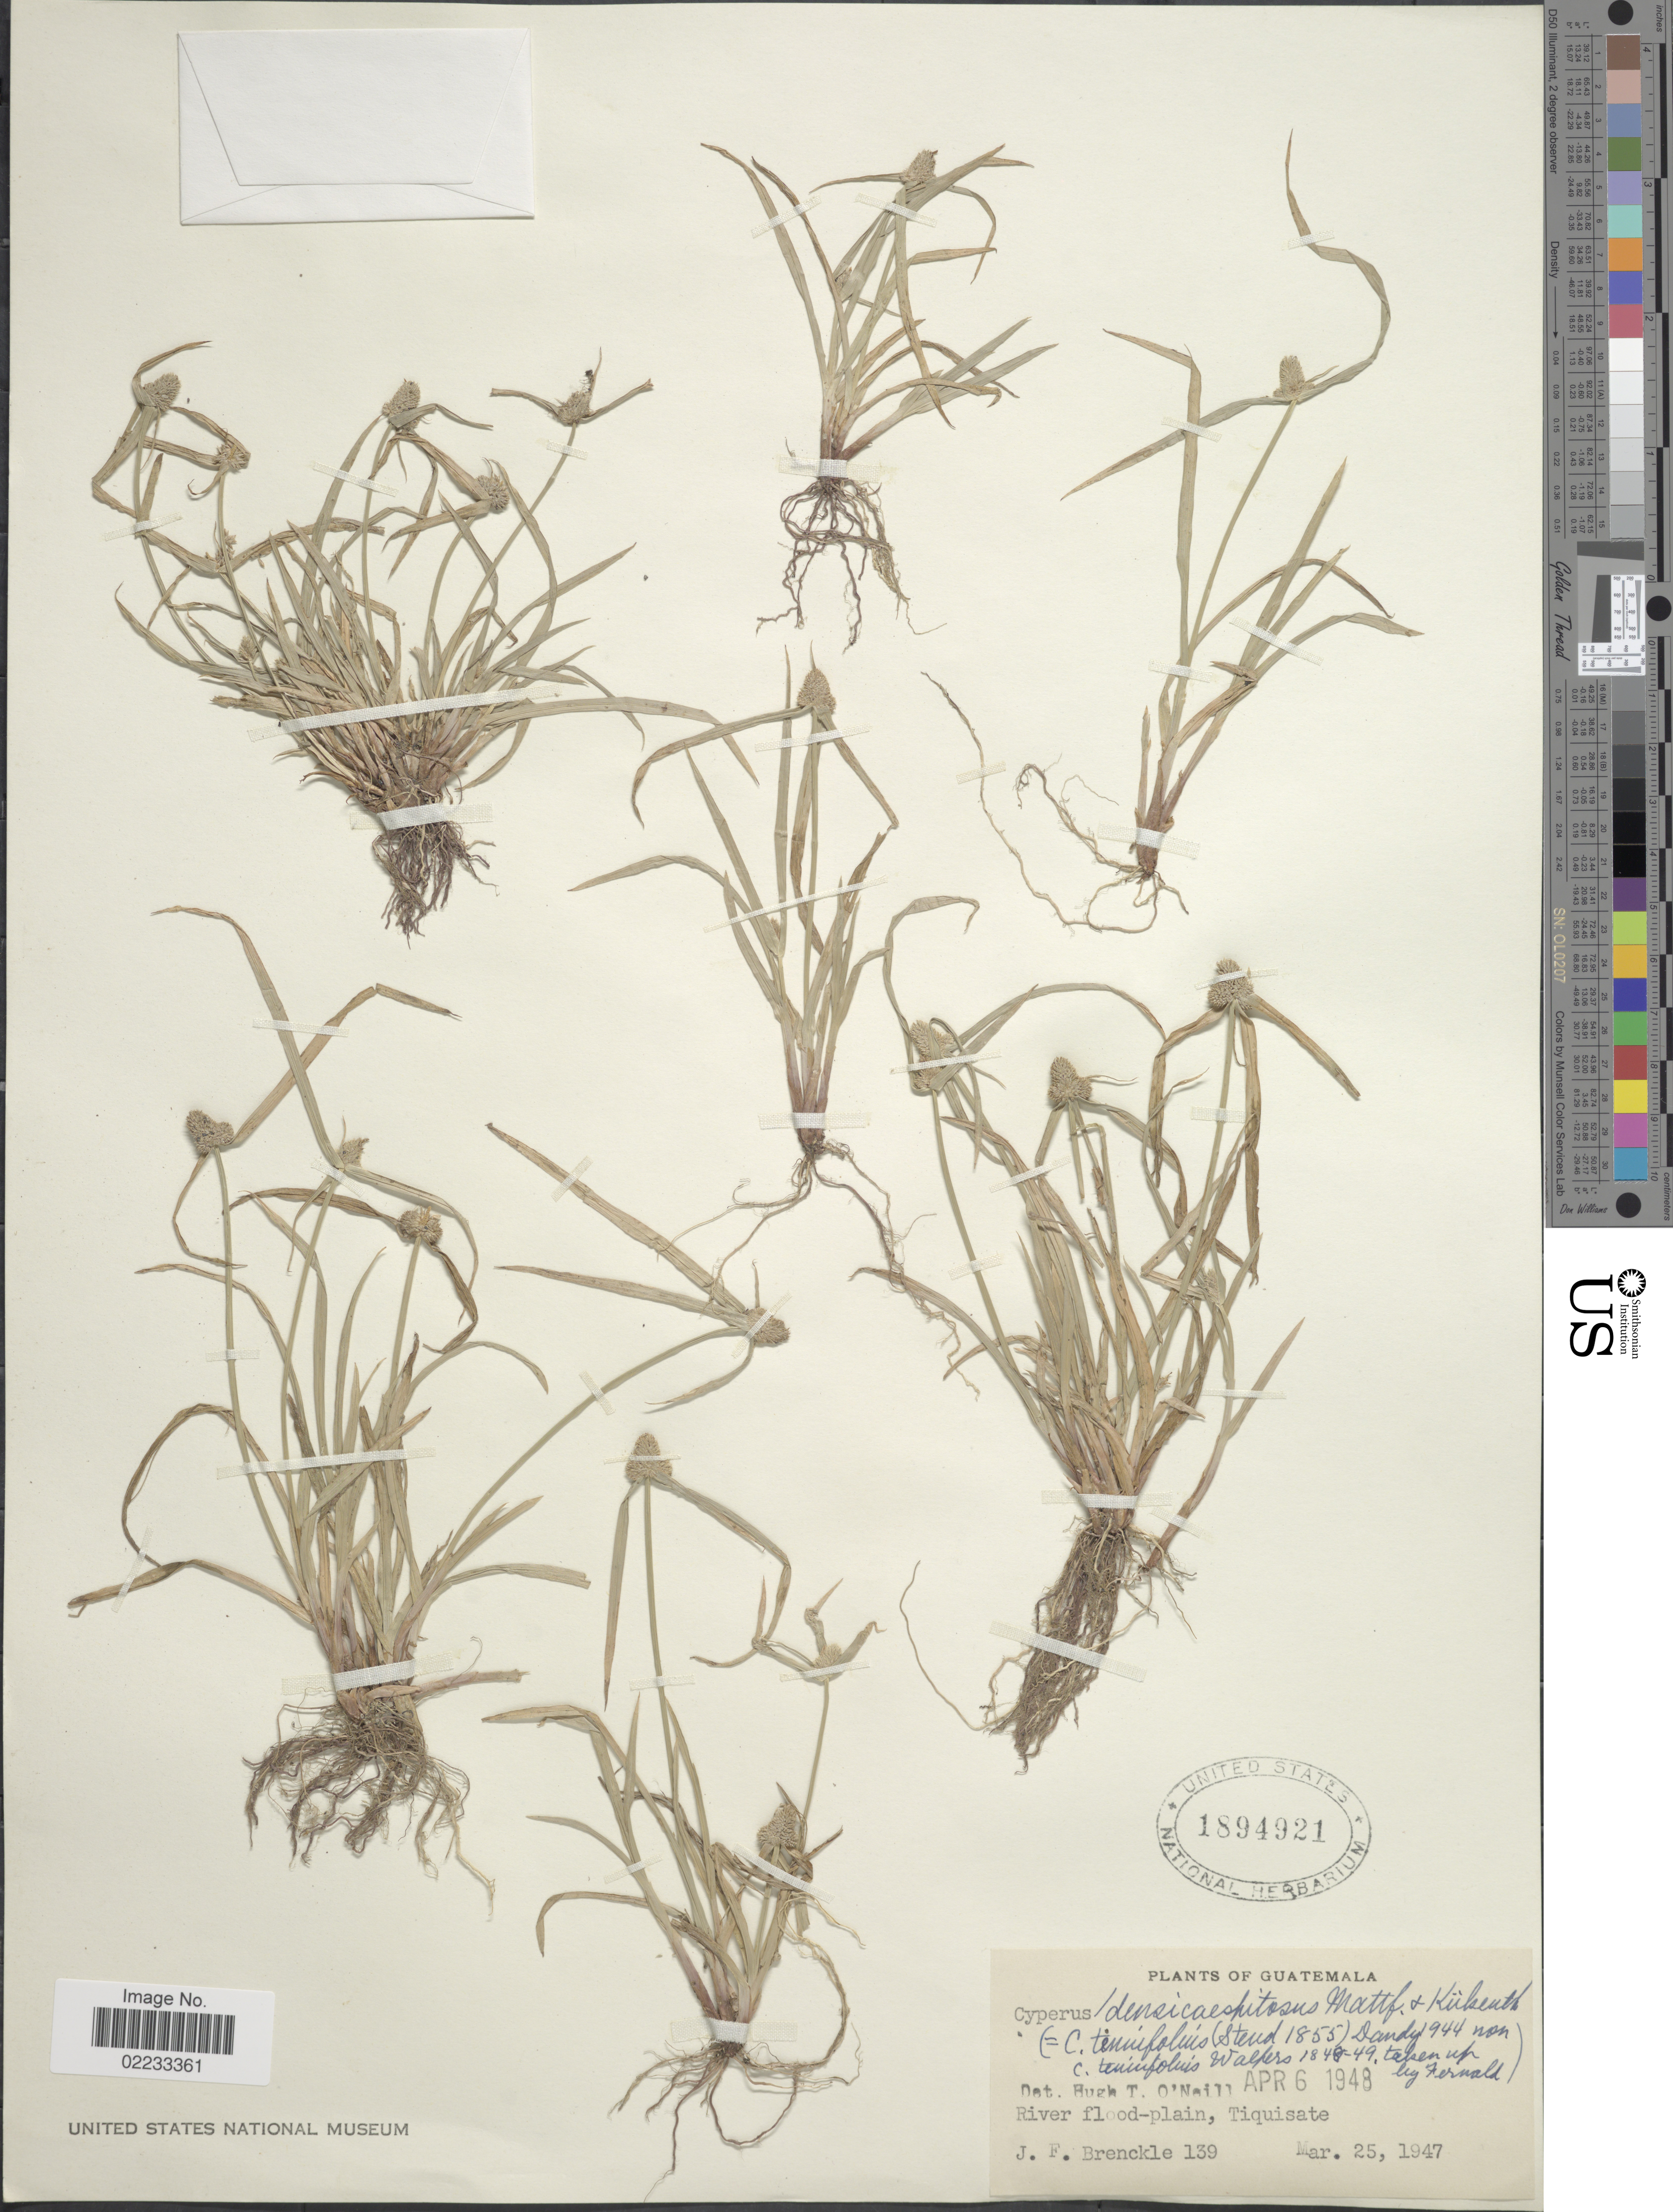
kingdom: Plantae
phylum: Tracheophyta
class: Liliopsida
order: Poales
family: Cyperaceae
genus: Cyperus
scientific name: Cyperus hortensis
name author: (Salzm. ex Steud.) Dorr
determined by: Strong, Mark T., (BOT), Smithsonian Institution - National Museum of Natural History (UNITED STATES)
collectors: J. Brenckle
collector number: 139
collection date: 1947-03-25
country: Guatemala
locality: River flood-plain, Tiquisate.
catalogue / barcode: US 1894921